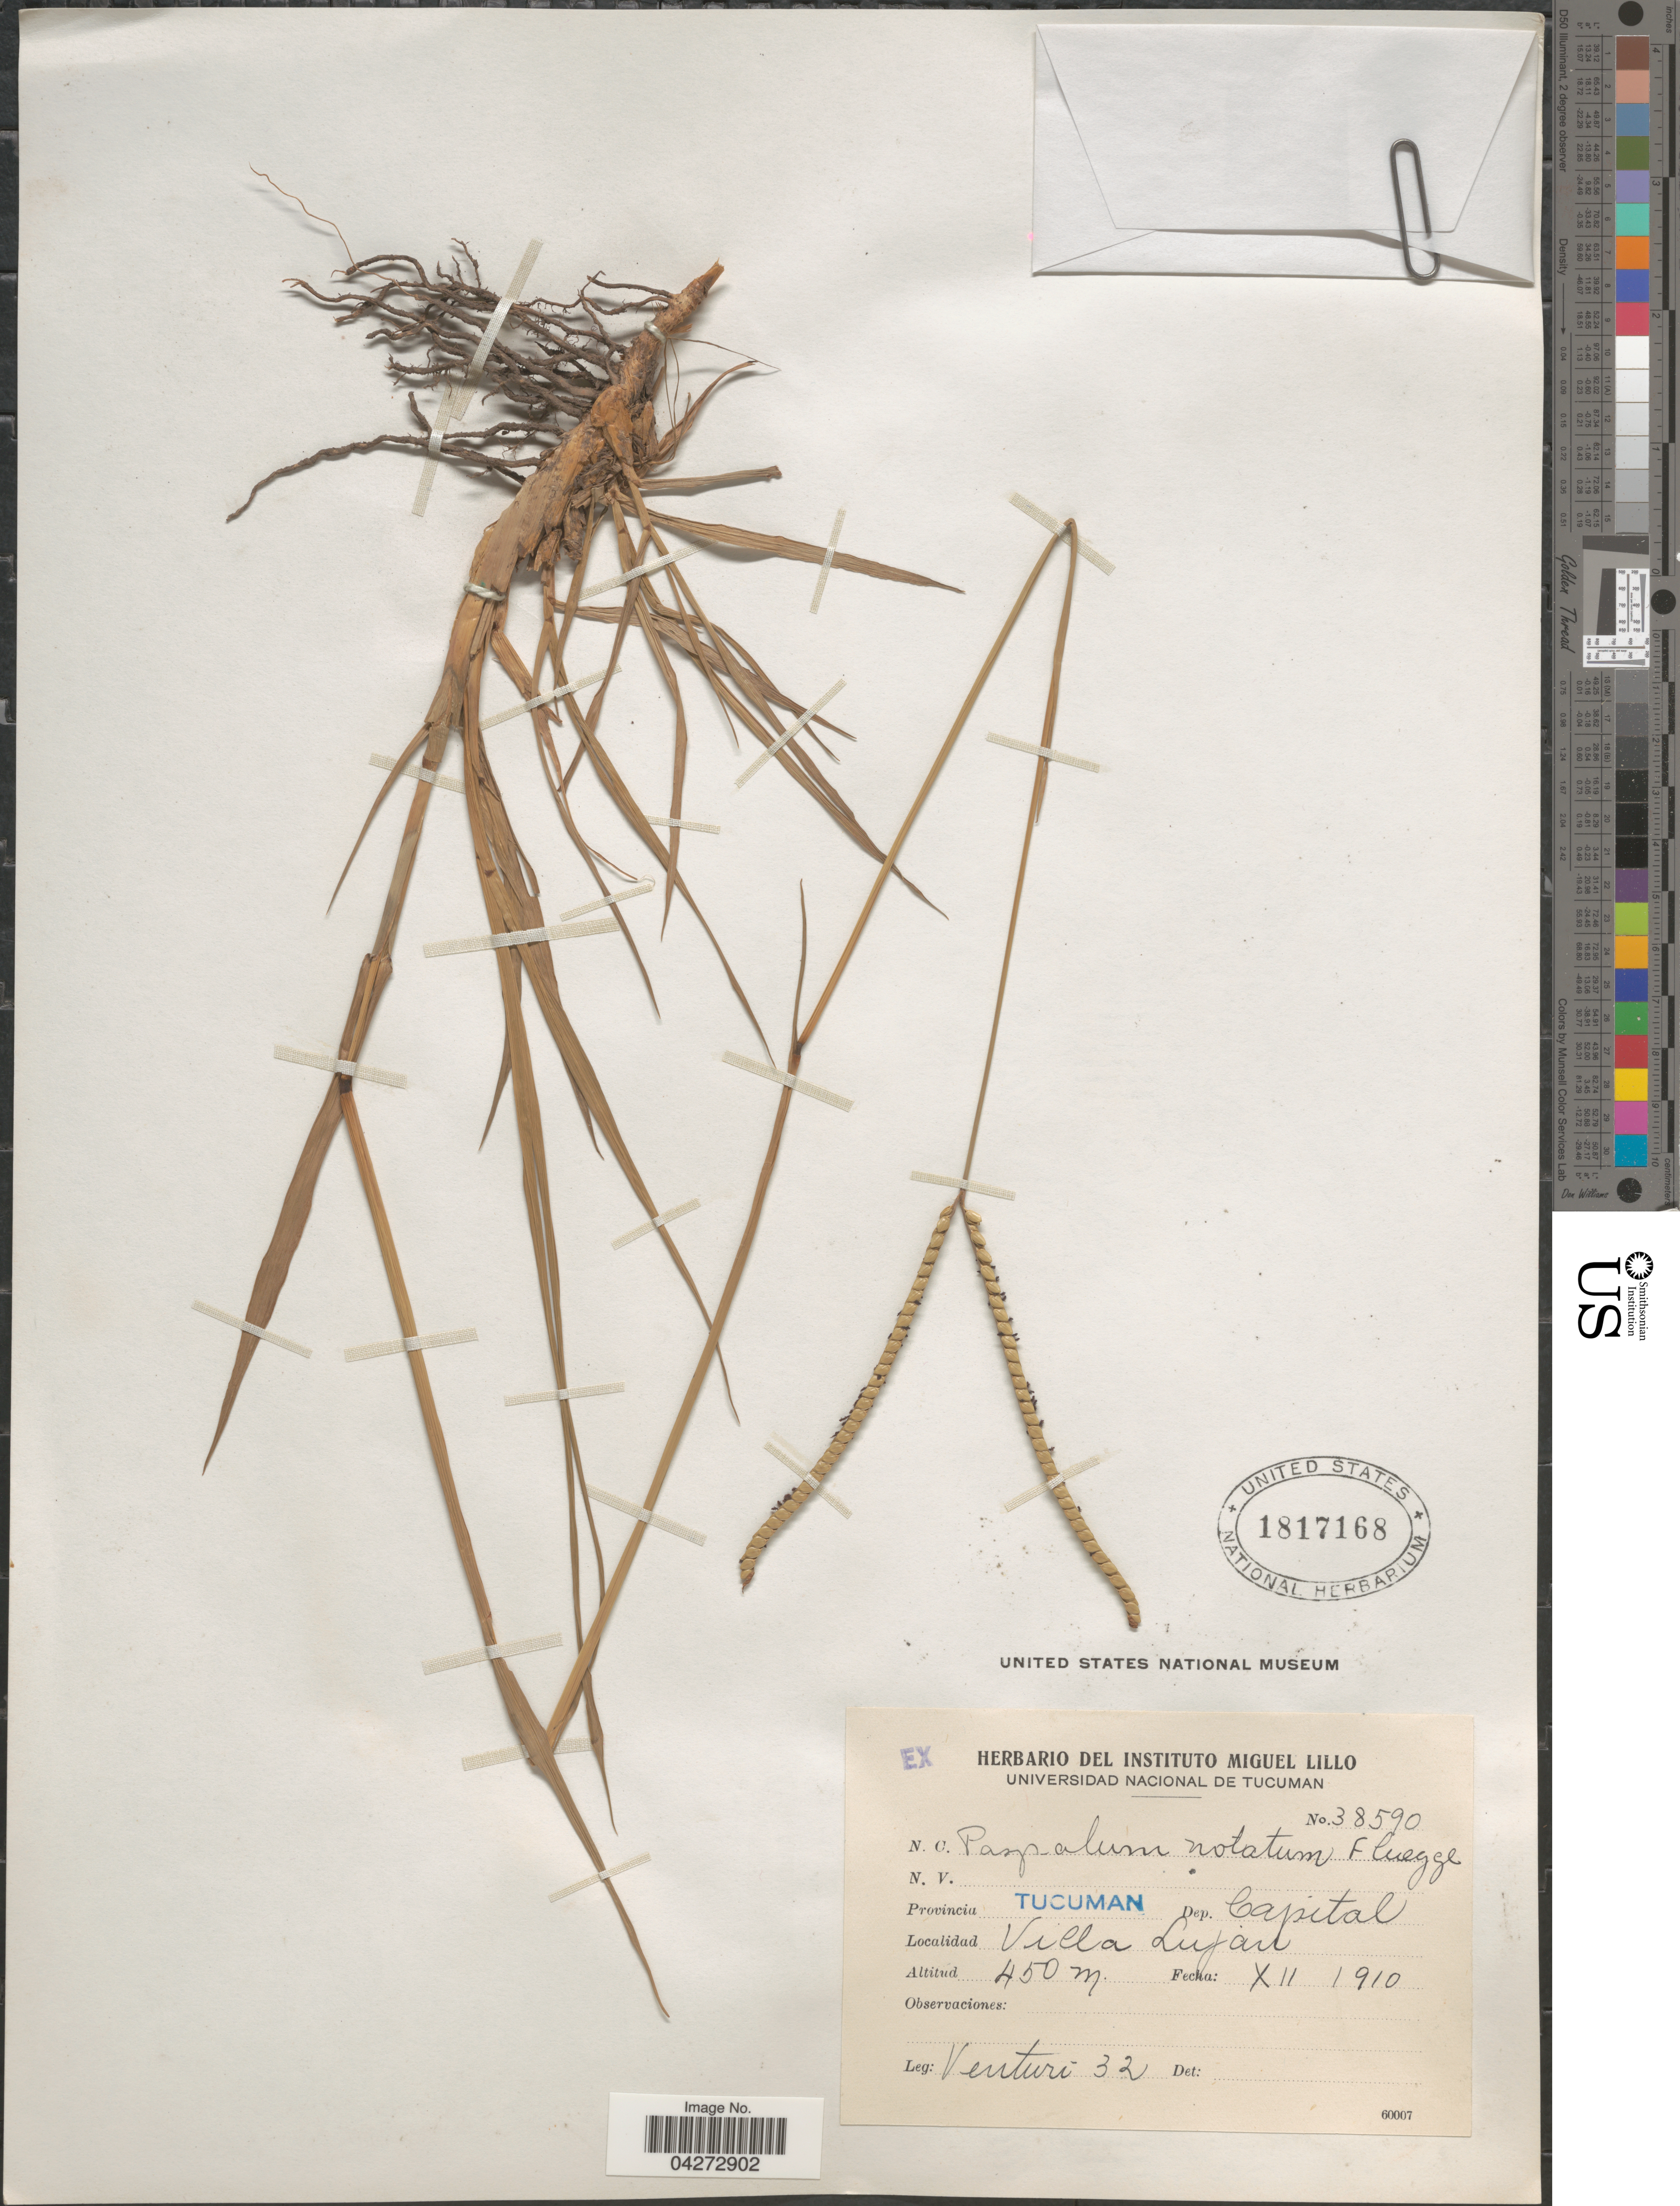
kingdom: Plantae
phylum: Tracheophyta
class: Liliopsida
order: Poales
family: Poaceae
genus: Paspalum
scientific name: Paspalum notatum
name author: Flüggé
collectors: Venturi, --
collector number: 32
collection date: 1910-12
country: Argentina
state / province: Tucuman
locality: Dep. Capital. Villa Lujan.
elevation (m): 450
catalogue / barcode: US 1817168